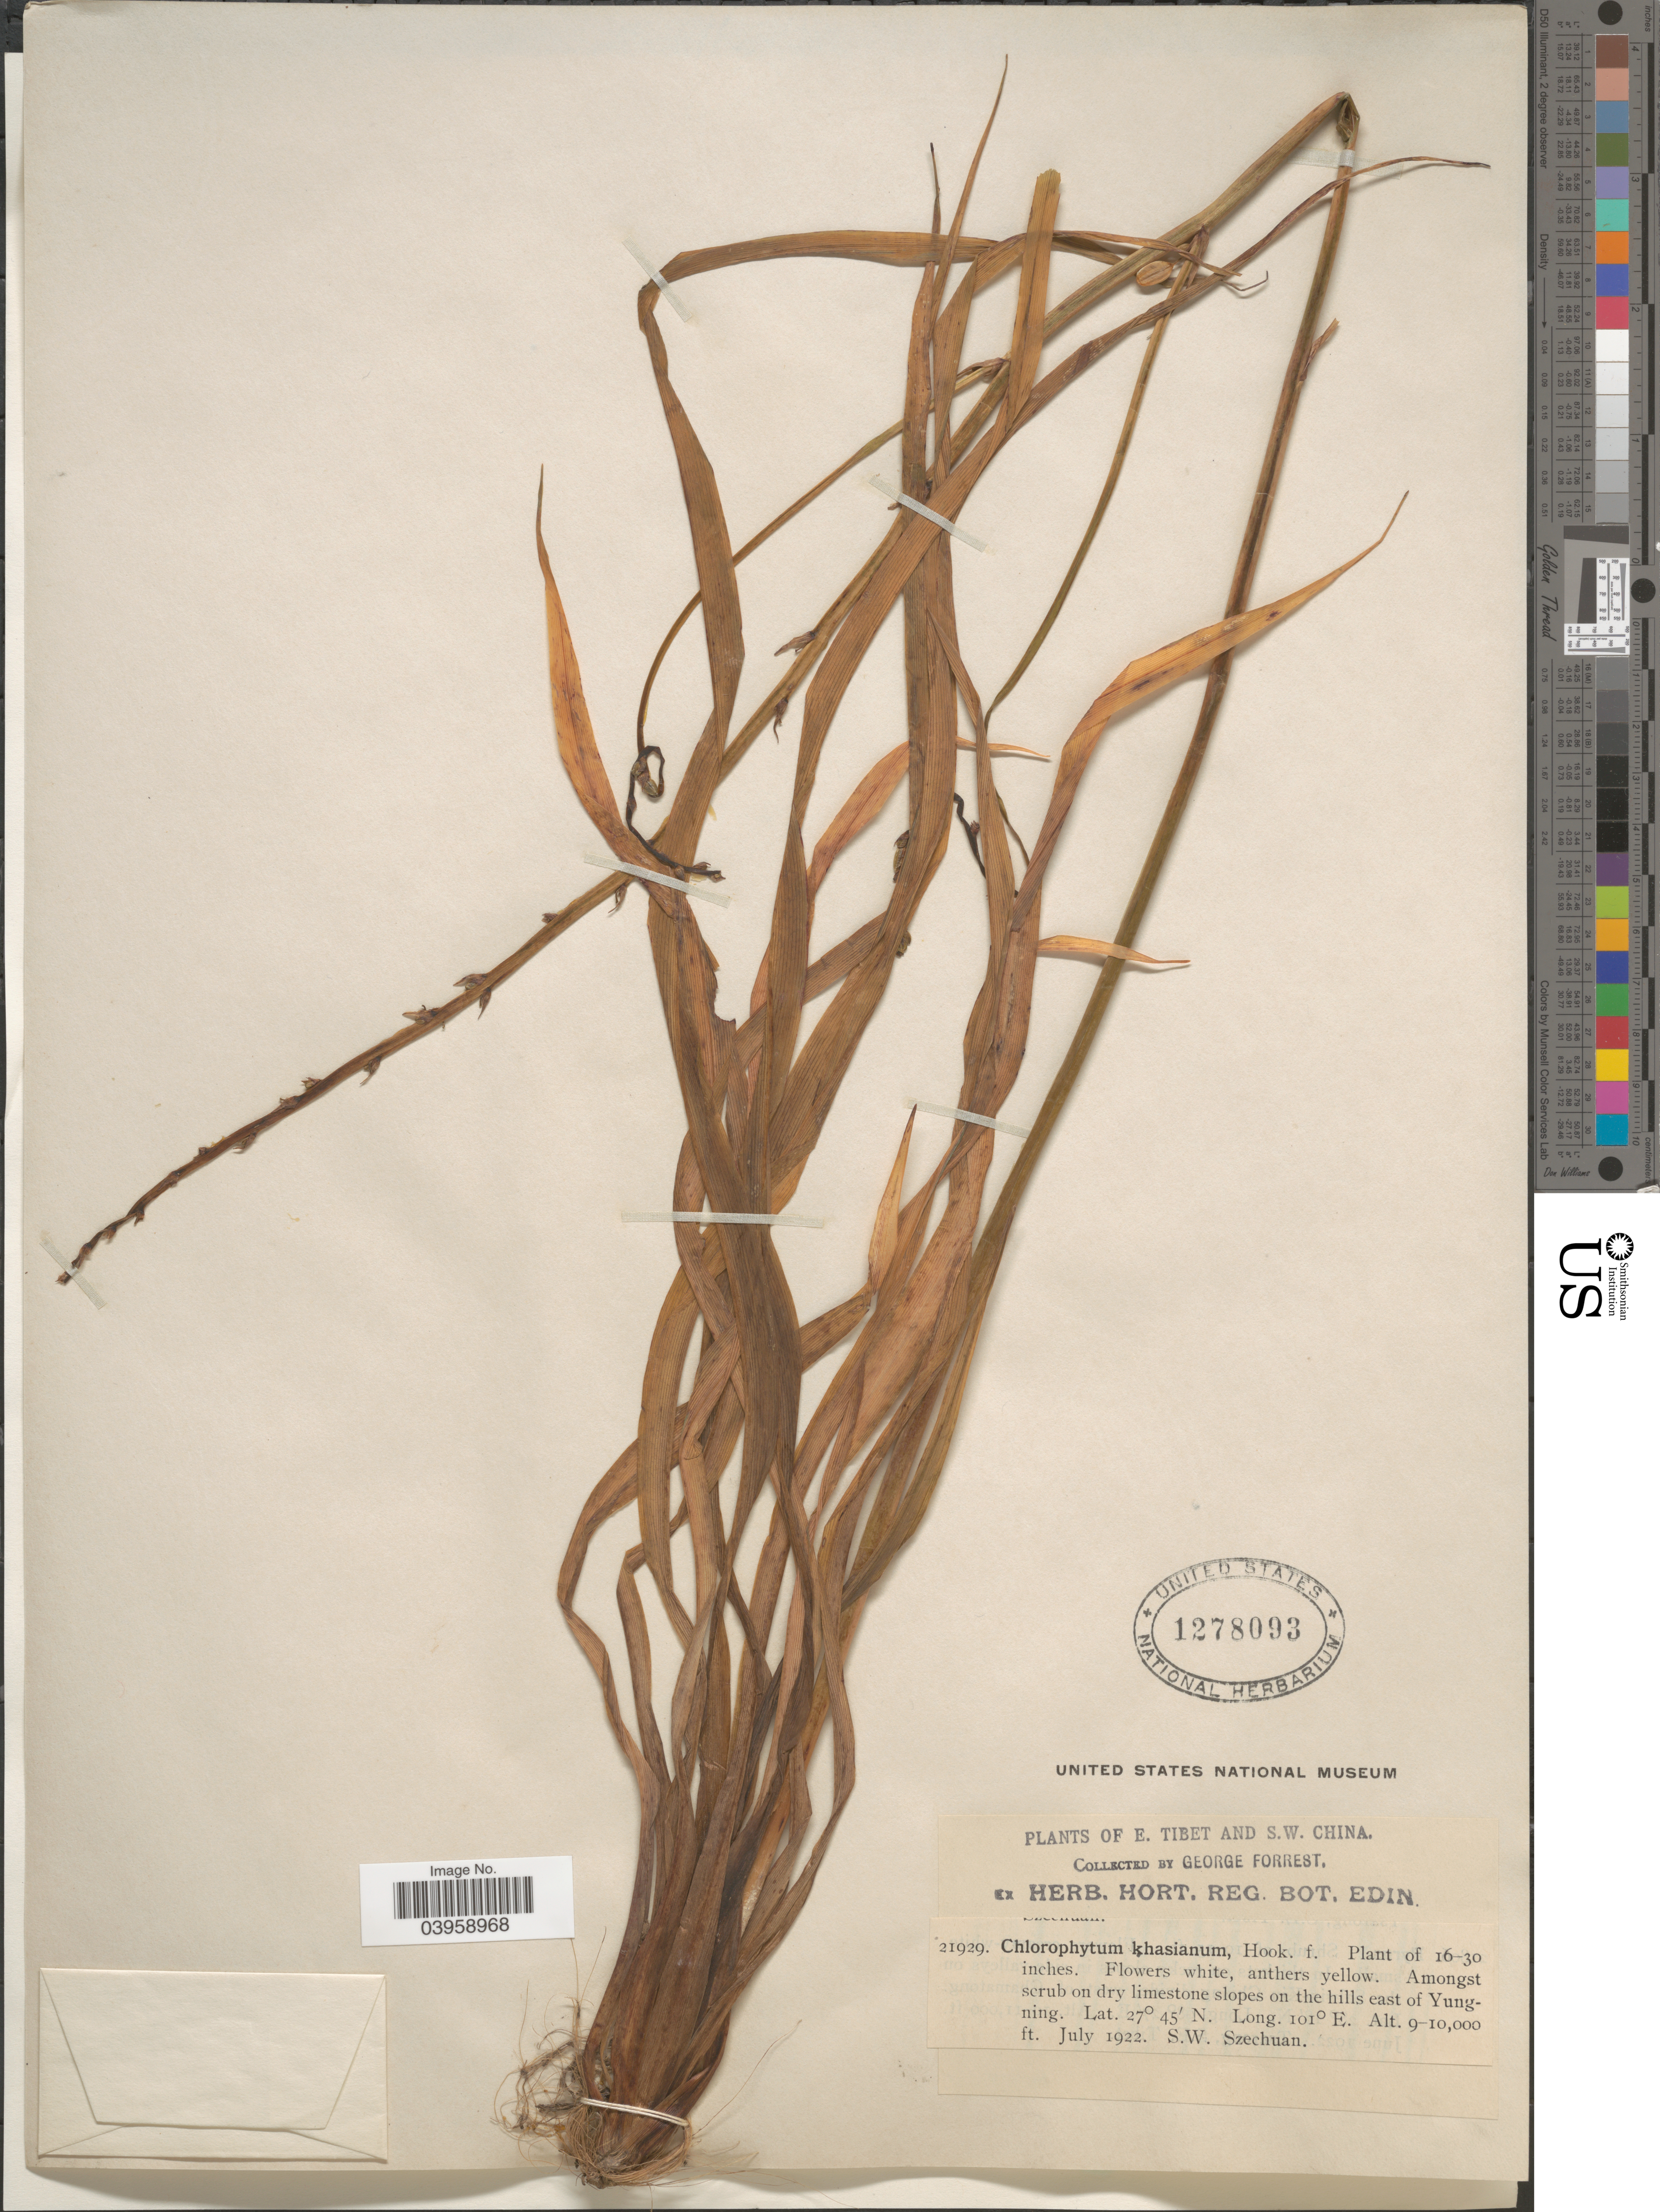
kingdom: Plantae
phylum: Tracheophyta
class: Liliopsida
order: Asparagales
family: Asparagaceae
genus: Chlorophytum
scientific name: Chlorophytum khasianum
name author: Hook. f.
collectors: G. Forrest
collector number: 21929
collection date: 1922-07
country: China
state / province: Sichuan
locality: S.W. China. Amongst scrub on dry limestone slopes on the hills east of Yungning. S.W. Szechuan.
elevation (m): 2743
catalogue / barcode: US 1278093